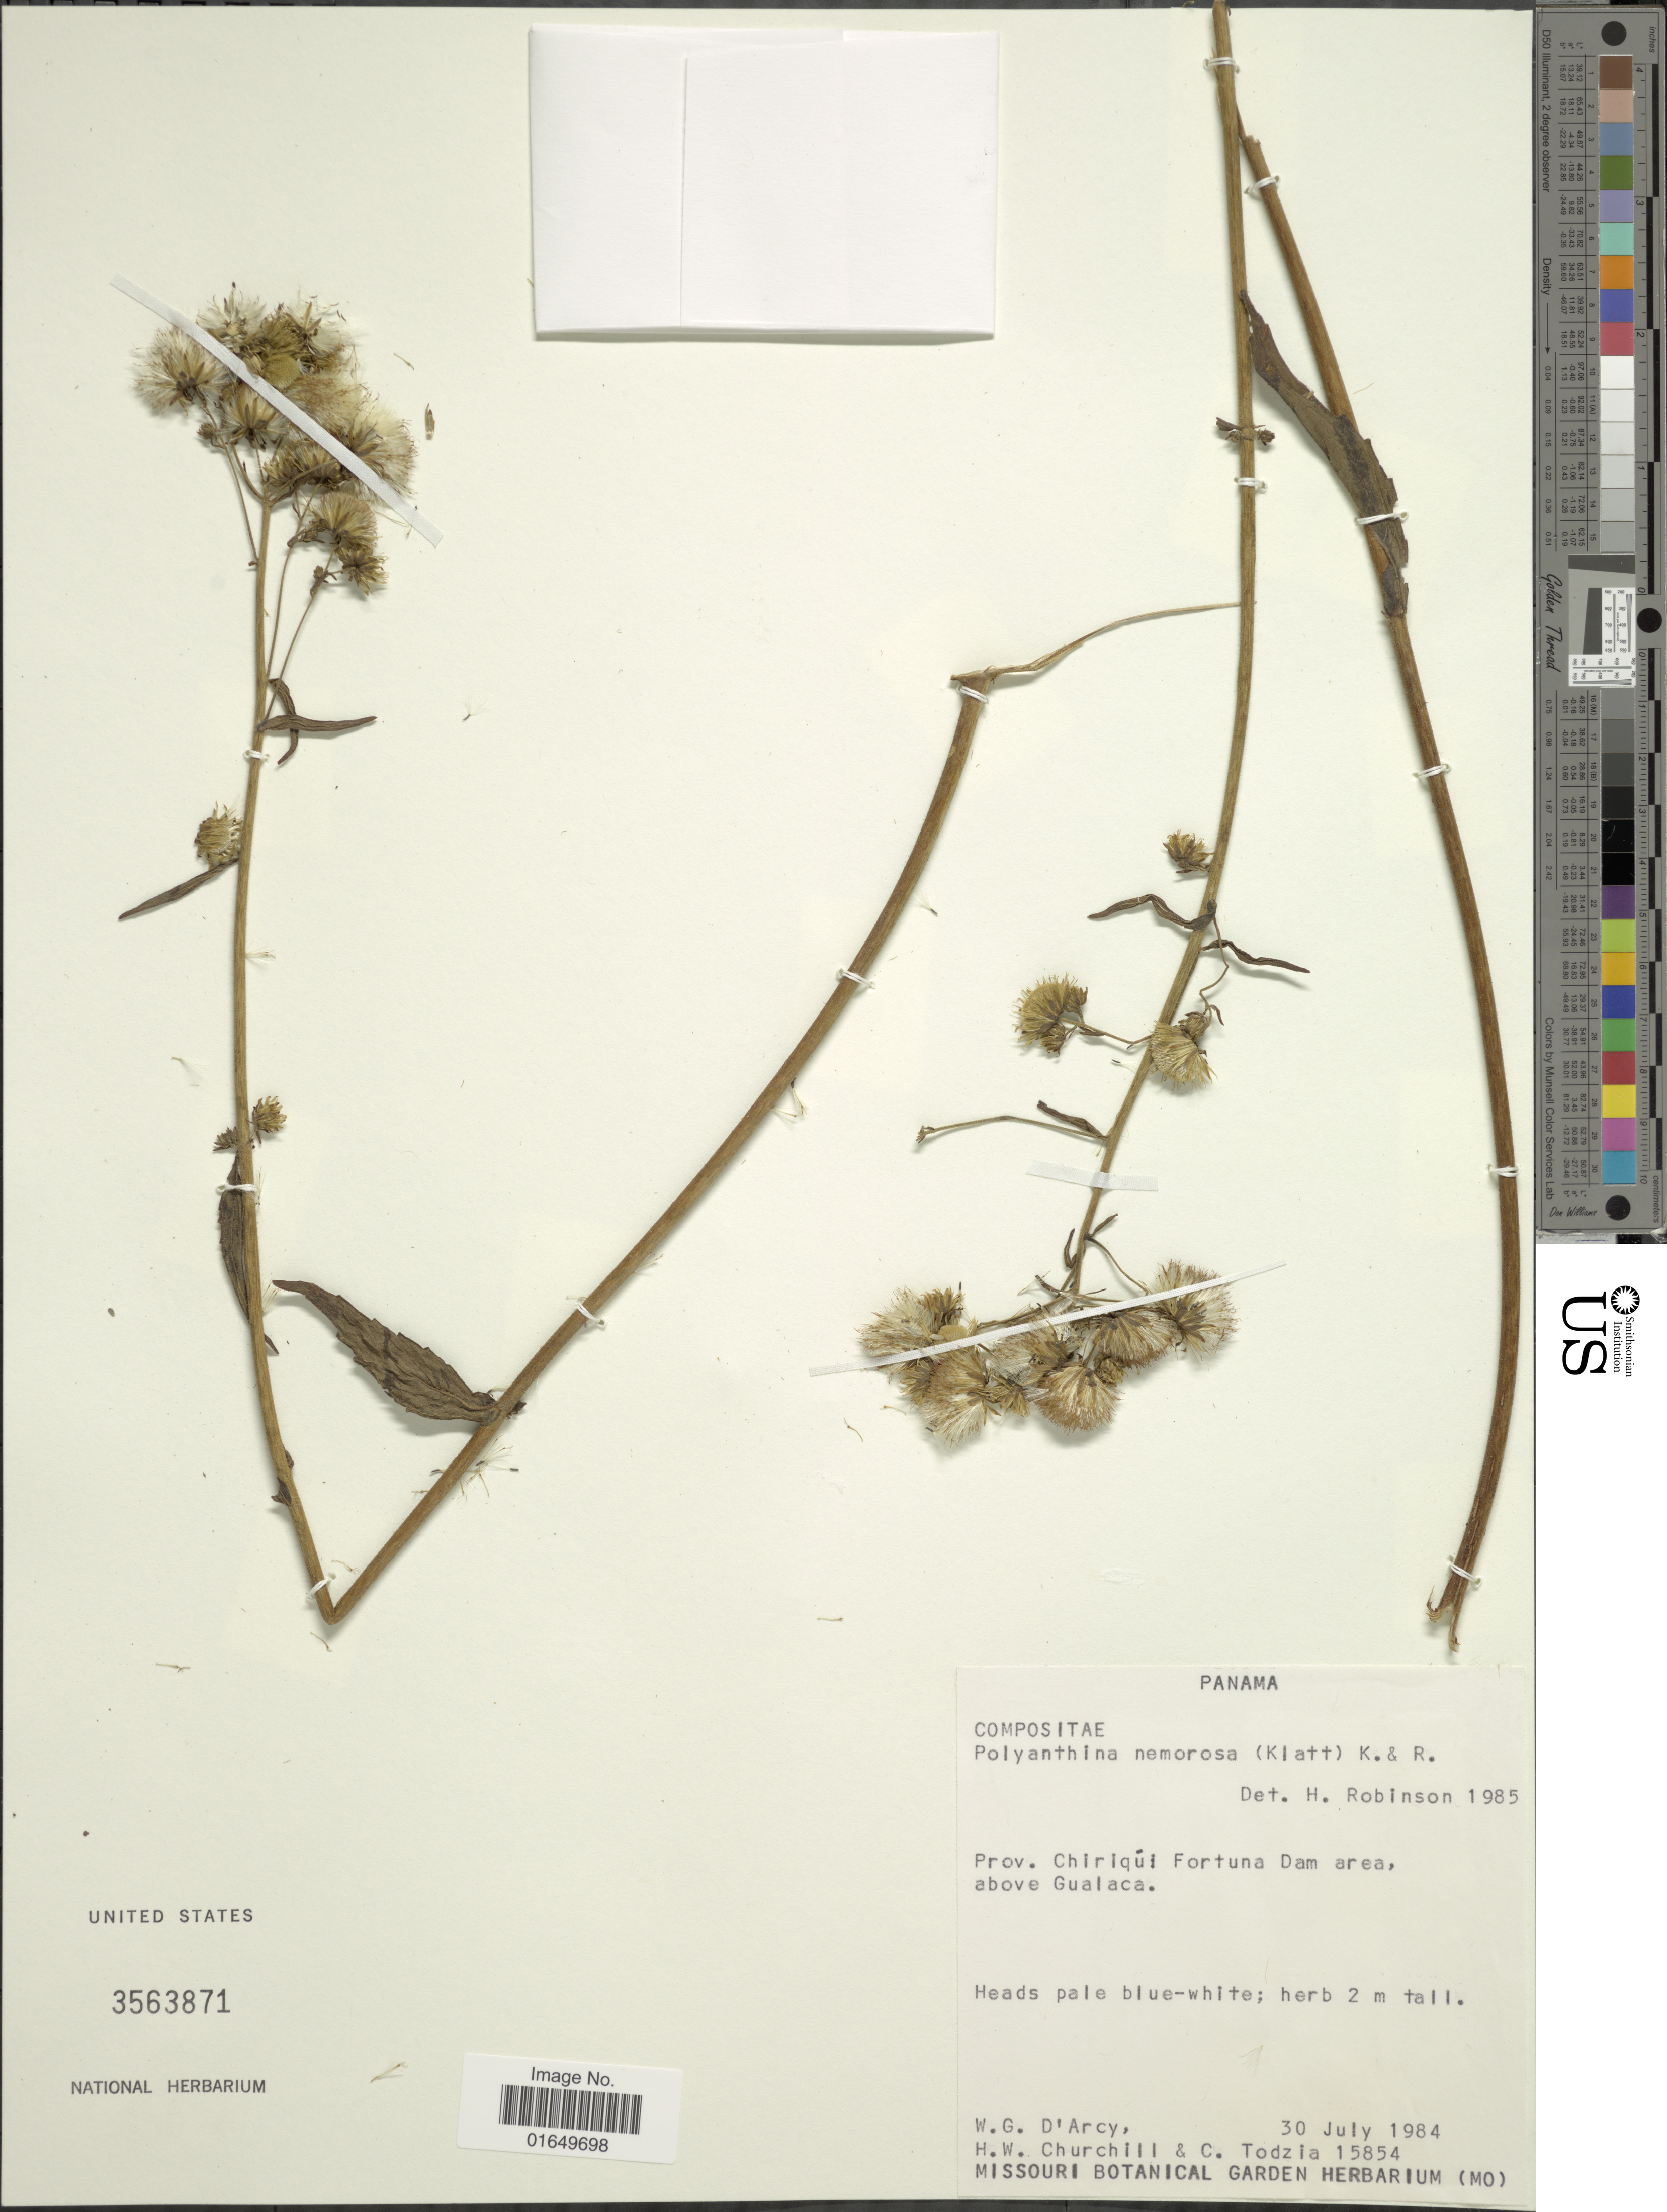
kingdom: Plantae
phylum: Tracheophyta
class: Magnoliopsida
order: Asterales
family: Asteraceae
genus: Polyanthina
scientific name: Polyanthina nemorosa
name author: (Klatt) R.M. King & H. Rob.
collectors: W. G. D'Arcy, H. Churchill & C. A. Todzia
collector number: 15854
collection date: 1984-07-30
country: Panama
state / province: Chiriqui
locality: Fortuna Dam area, above Gualaca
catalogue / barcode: US 3563871